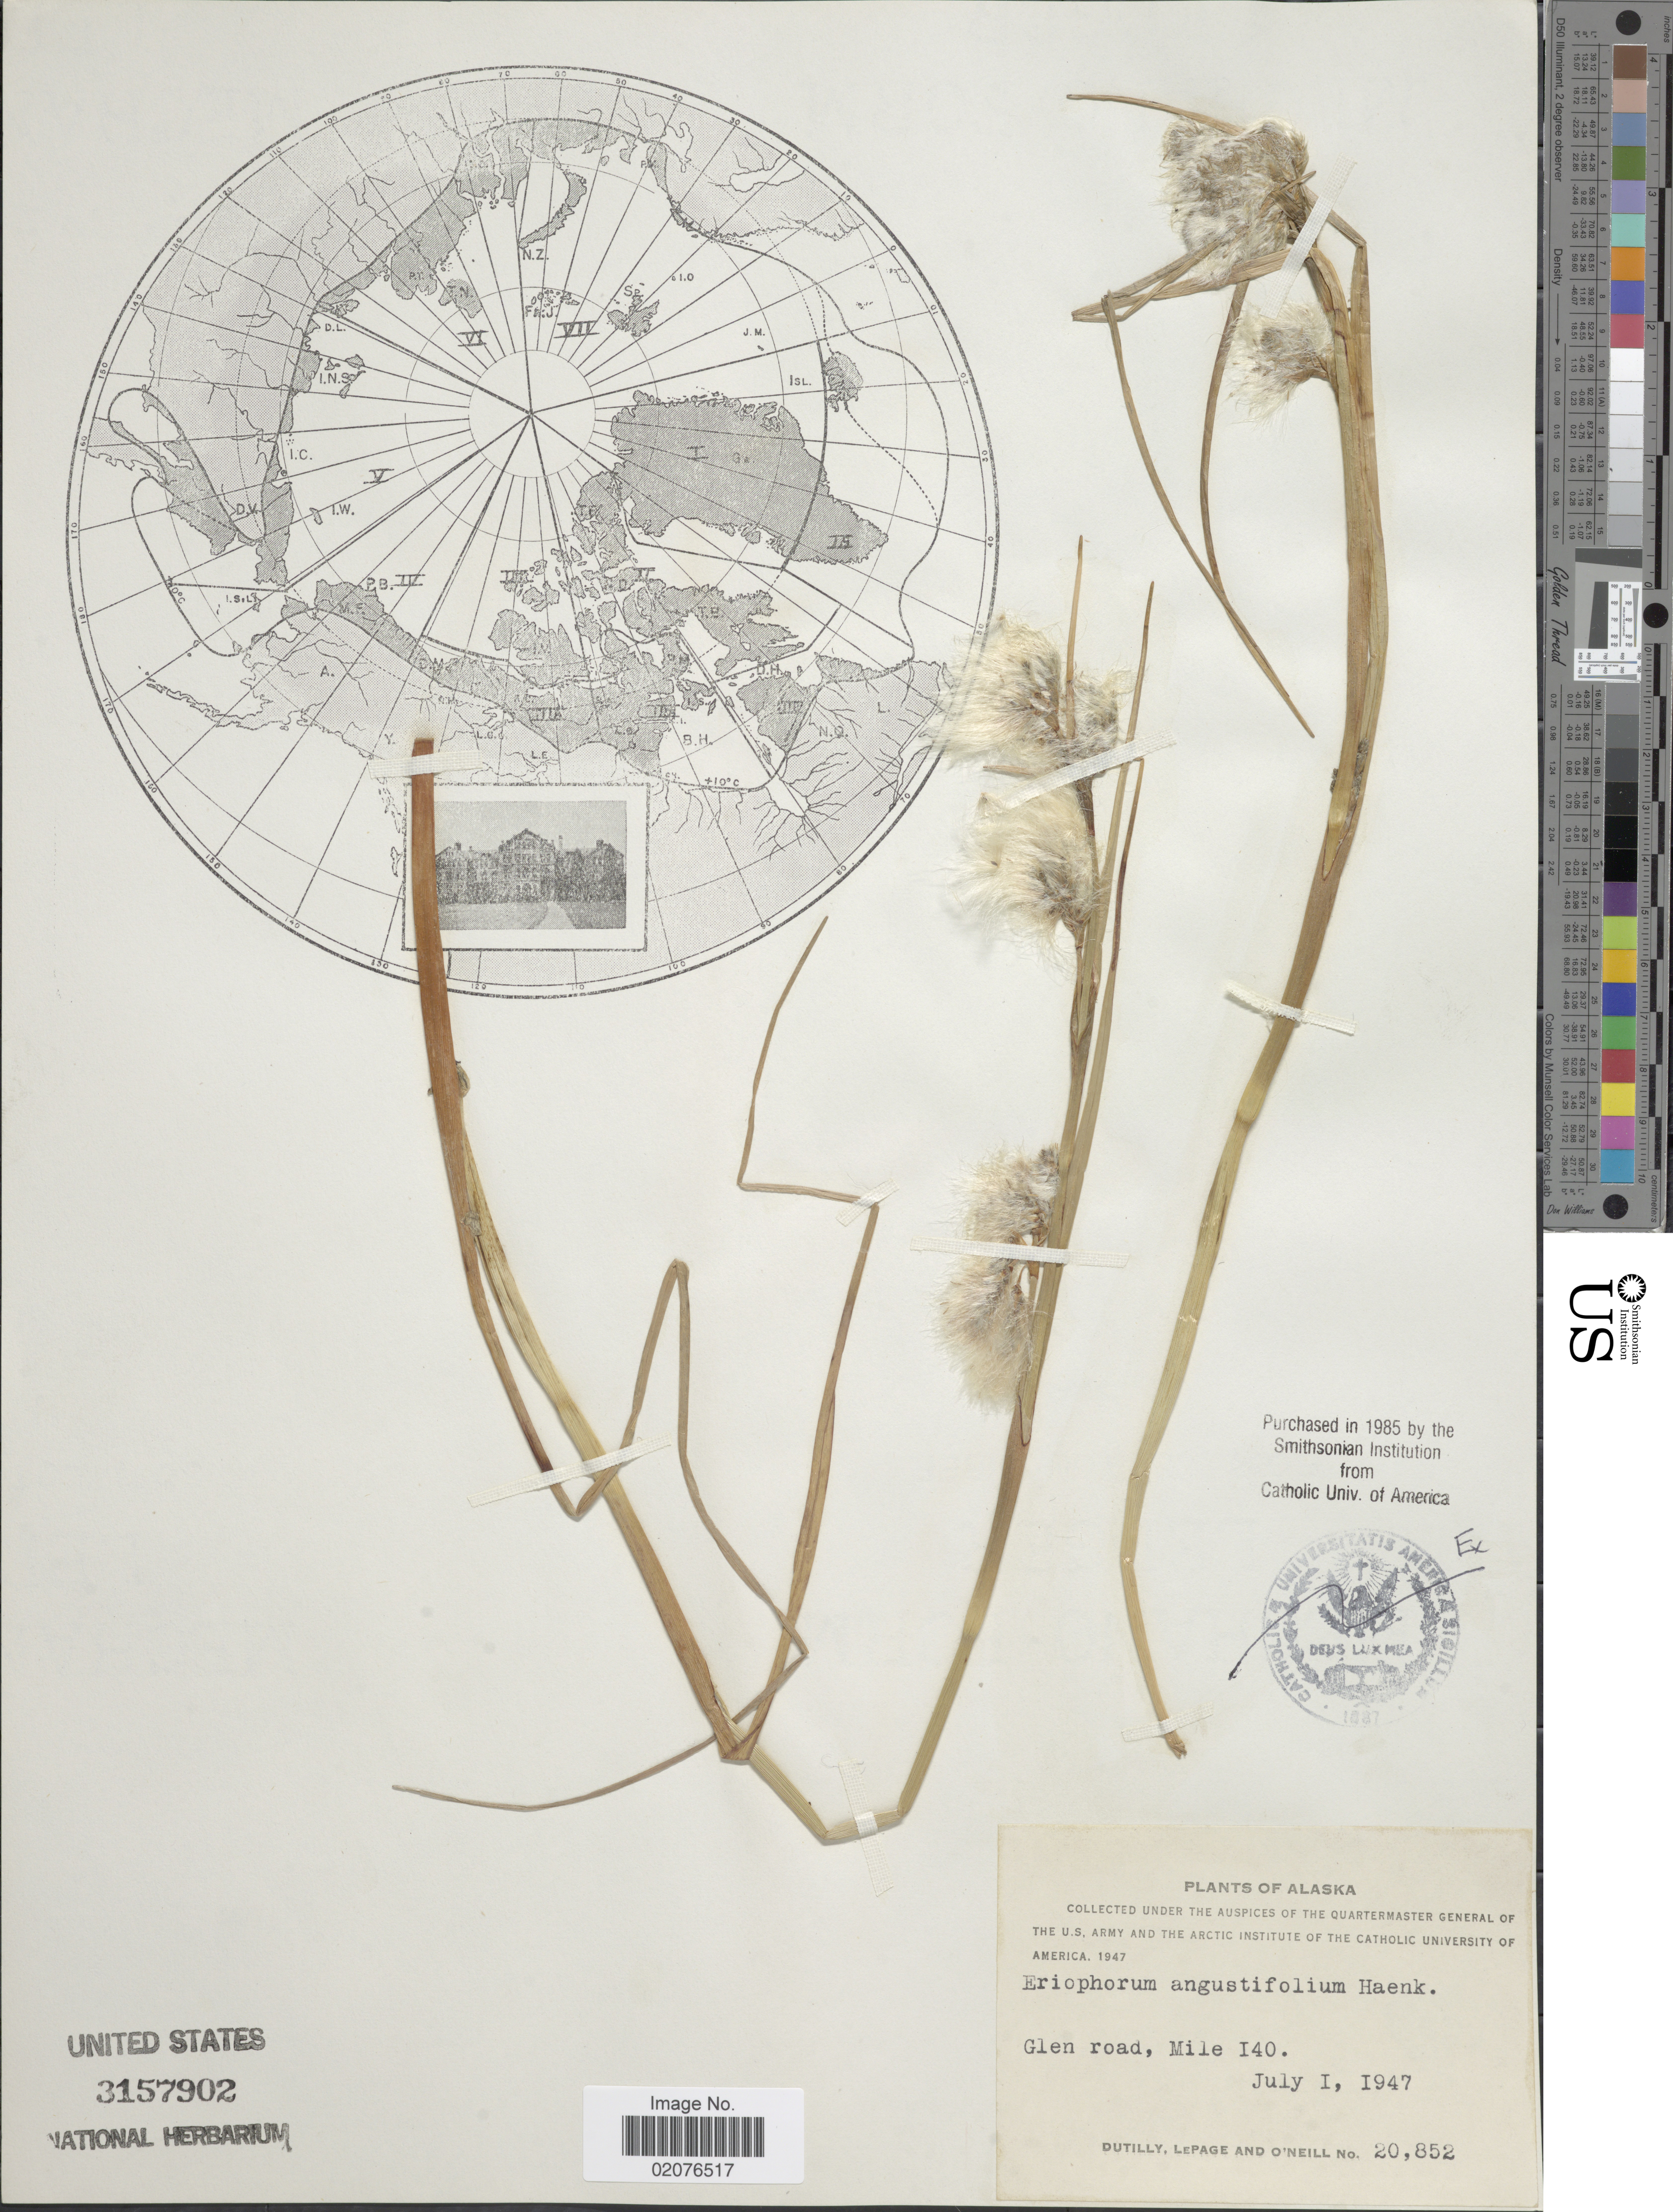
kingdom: Plantae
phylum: Tracheophyta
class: Liliopsida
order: Poales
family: Cyperaceae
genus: Eriophorum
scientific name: Eriophorum angustifolium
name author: Honck.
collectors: -. Dutilly, -. LePage & O' Neill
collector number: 20852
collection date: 1947-07-01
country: United States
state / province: Alaska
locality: Glen Road, Mile 140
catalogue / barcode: US 3157902